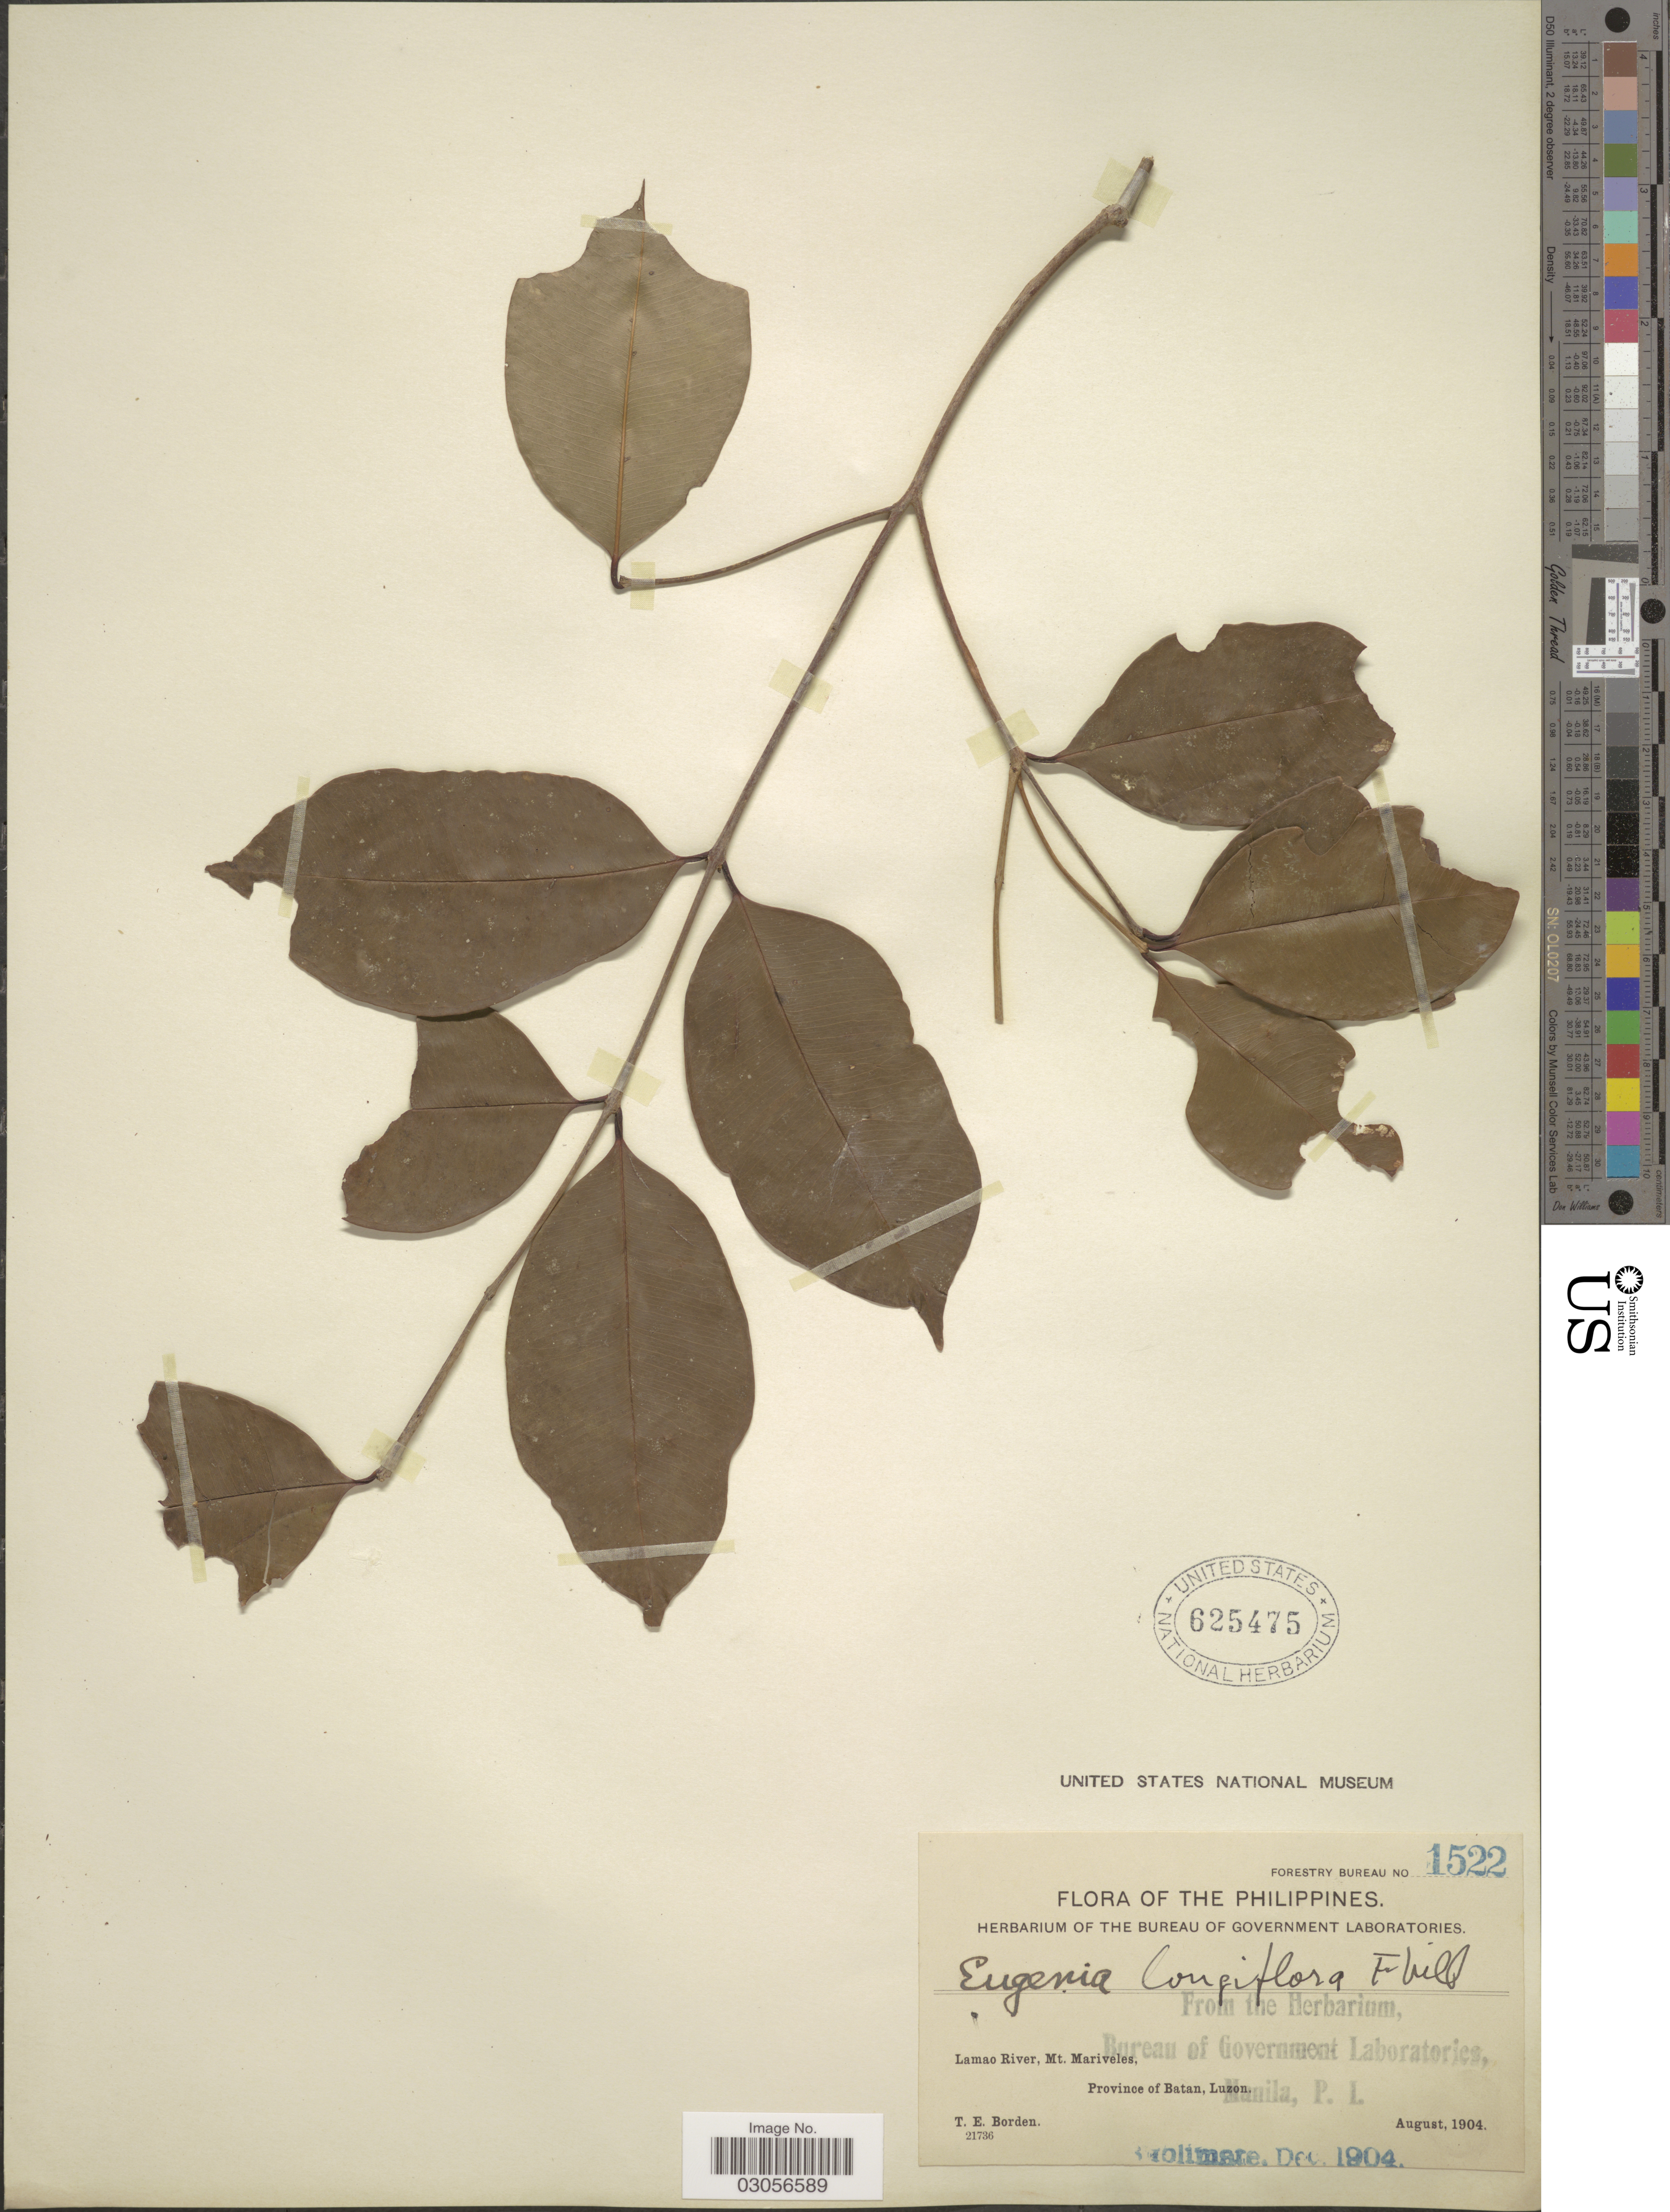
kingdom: Plantae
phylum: Tracheophyta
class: Magnoliopsida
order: Myrtales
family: Myrtaceae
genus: Syzygium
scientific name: Syzygium cerasiforme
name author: (Blume) Merr. & L.M. Perry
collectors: T. E. Borden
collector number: Forestry Bureau 1522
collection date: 1904-08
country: Philippines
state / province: Cagayan Valley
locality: Lamao River, Mt. Mariveles, Province of Batan, Luzon.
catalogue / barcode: US 625475